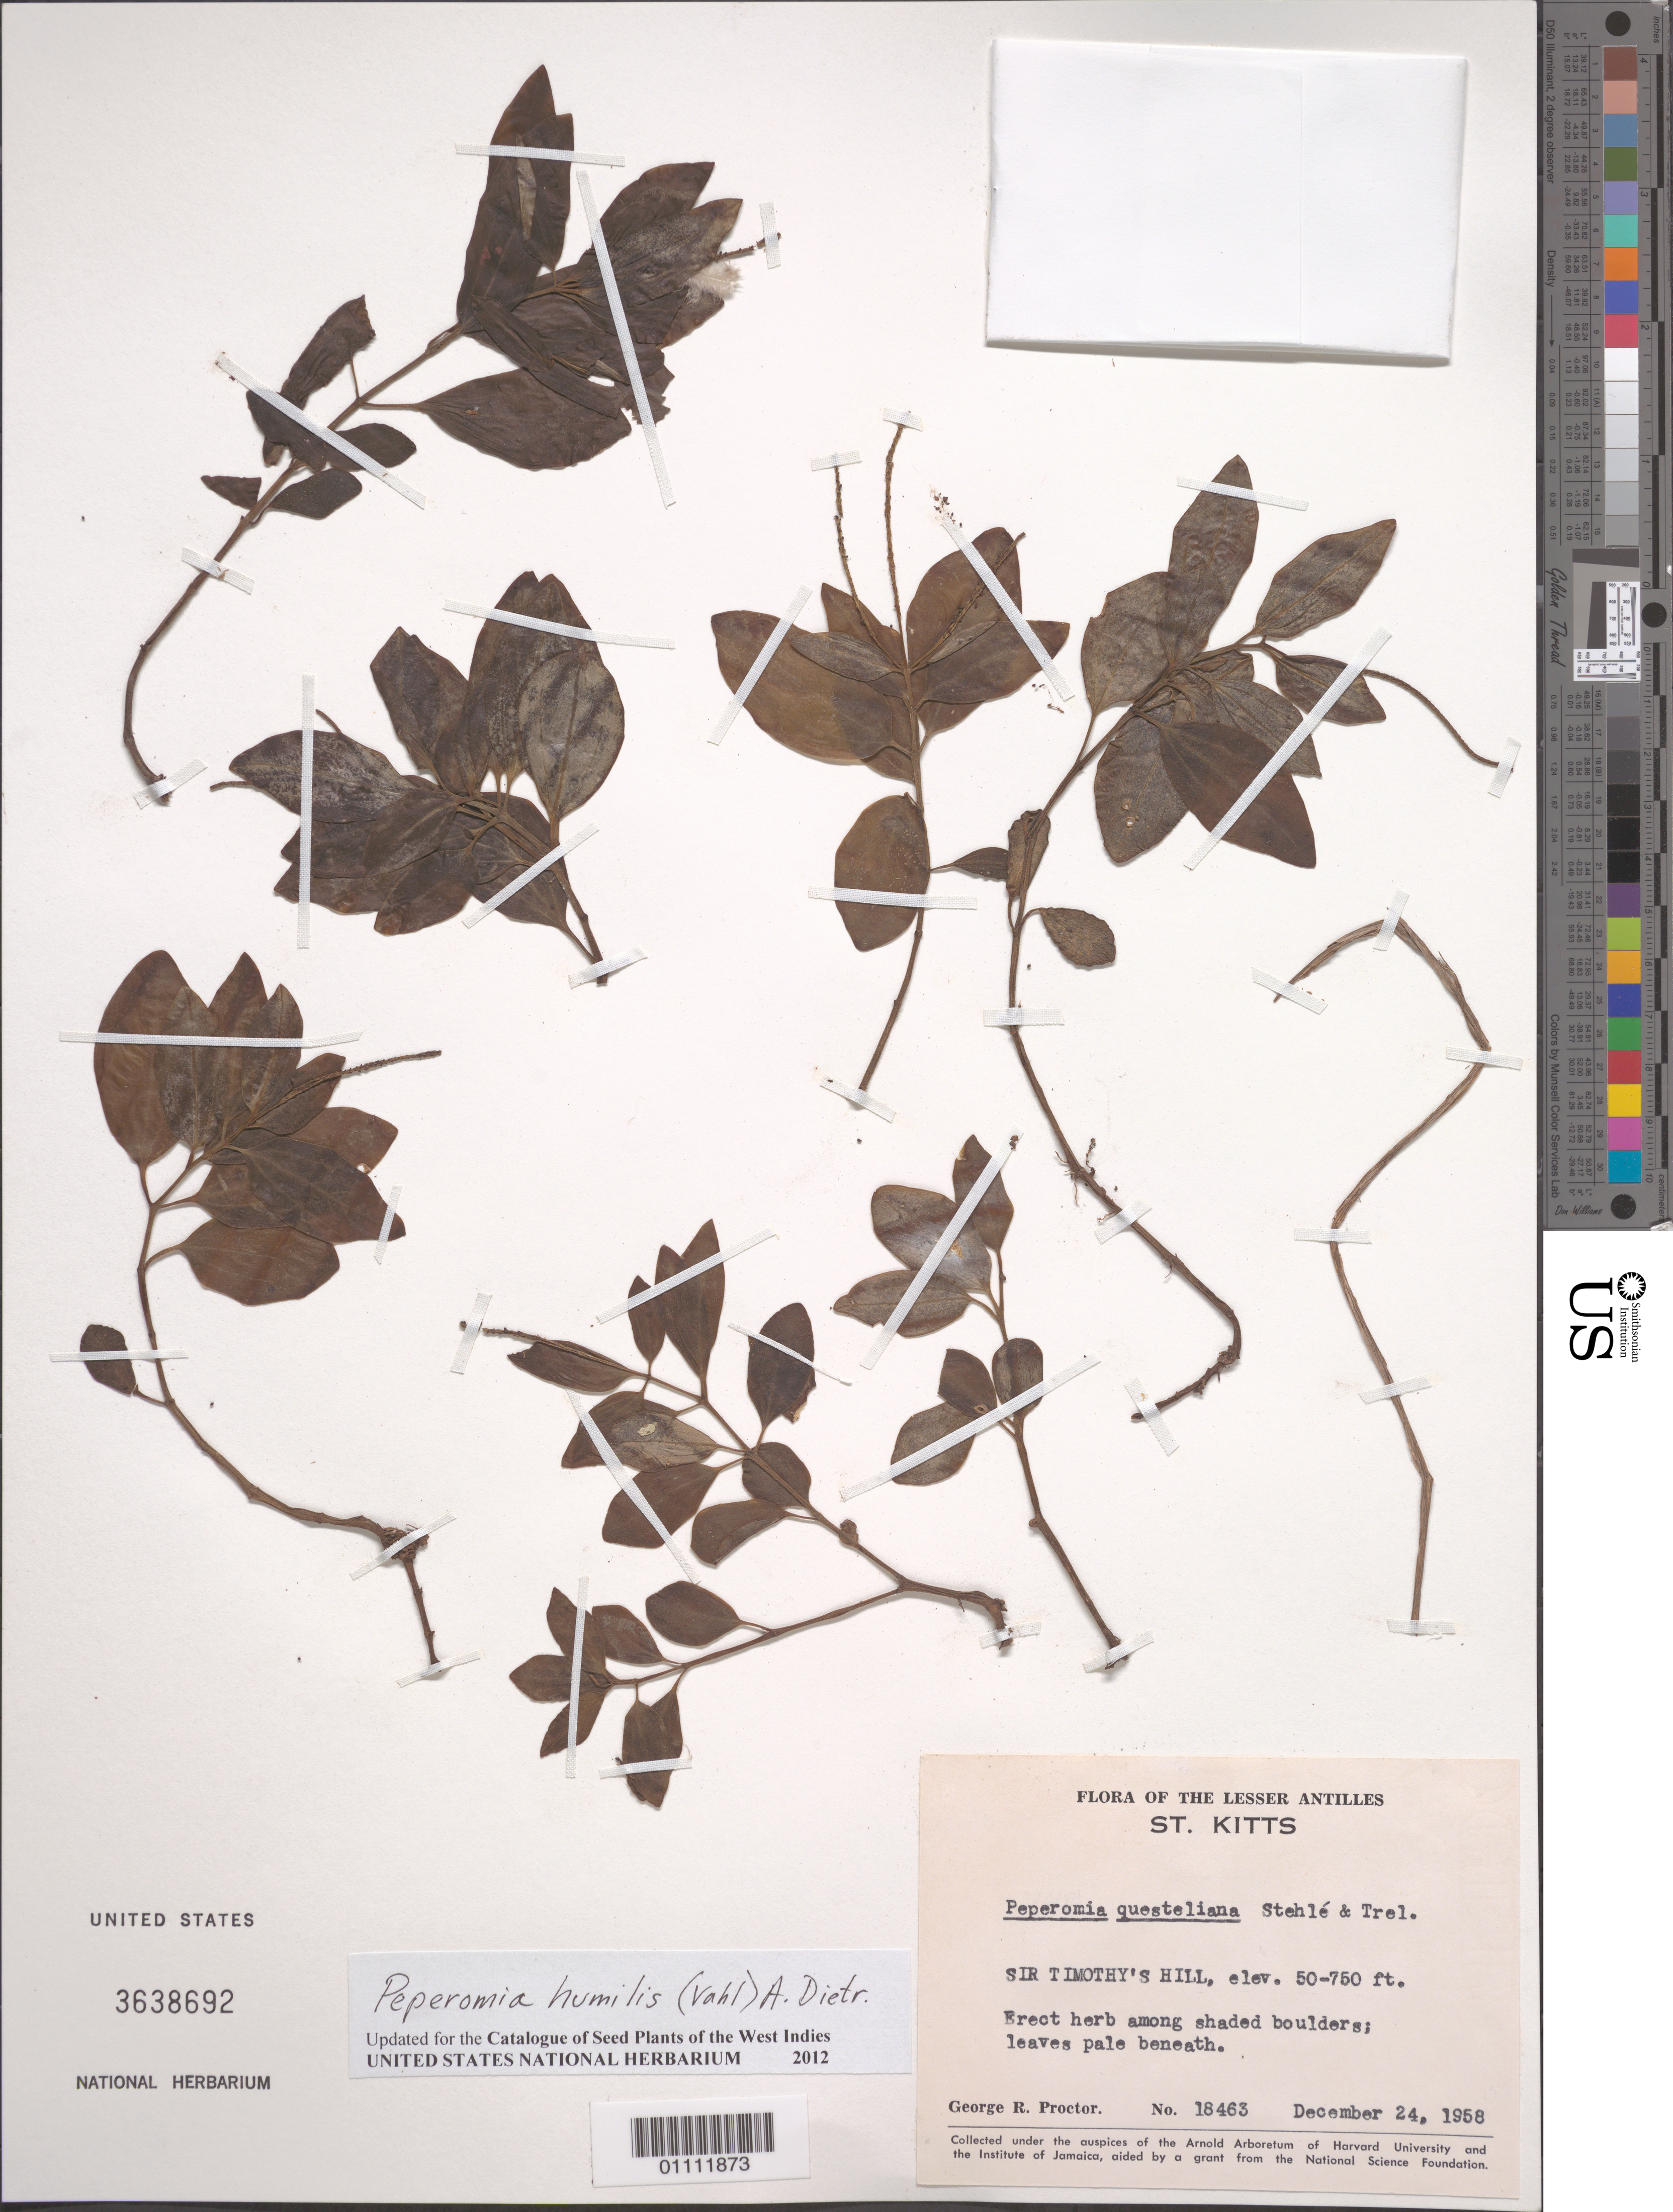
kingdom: Plantae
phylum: Tracheophyta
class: Magnoliopsida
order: Piperales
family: Piperaceae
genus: Peperomia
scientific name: Peperomia humilis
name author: (Vahl) A. Dietr.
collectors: G. R. Proctor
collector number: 18463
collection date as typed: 24 Dec 1958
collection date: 1958-12-24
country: St. Christopher-Nevis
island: St. Christopher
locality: Sir Timothy's Hill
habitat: Among shaded boulders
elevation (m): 15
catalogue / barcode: US 3638692